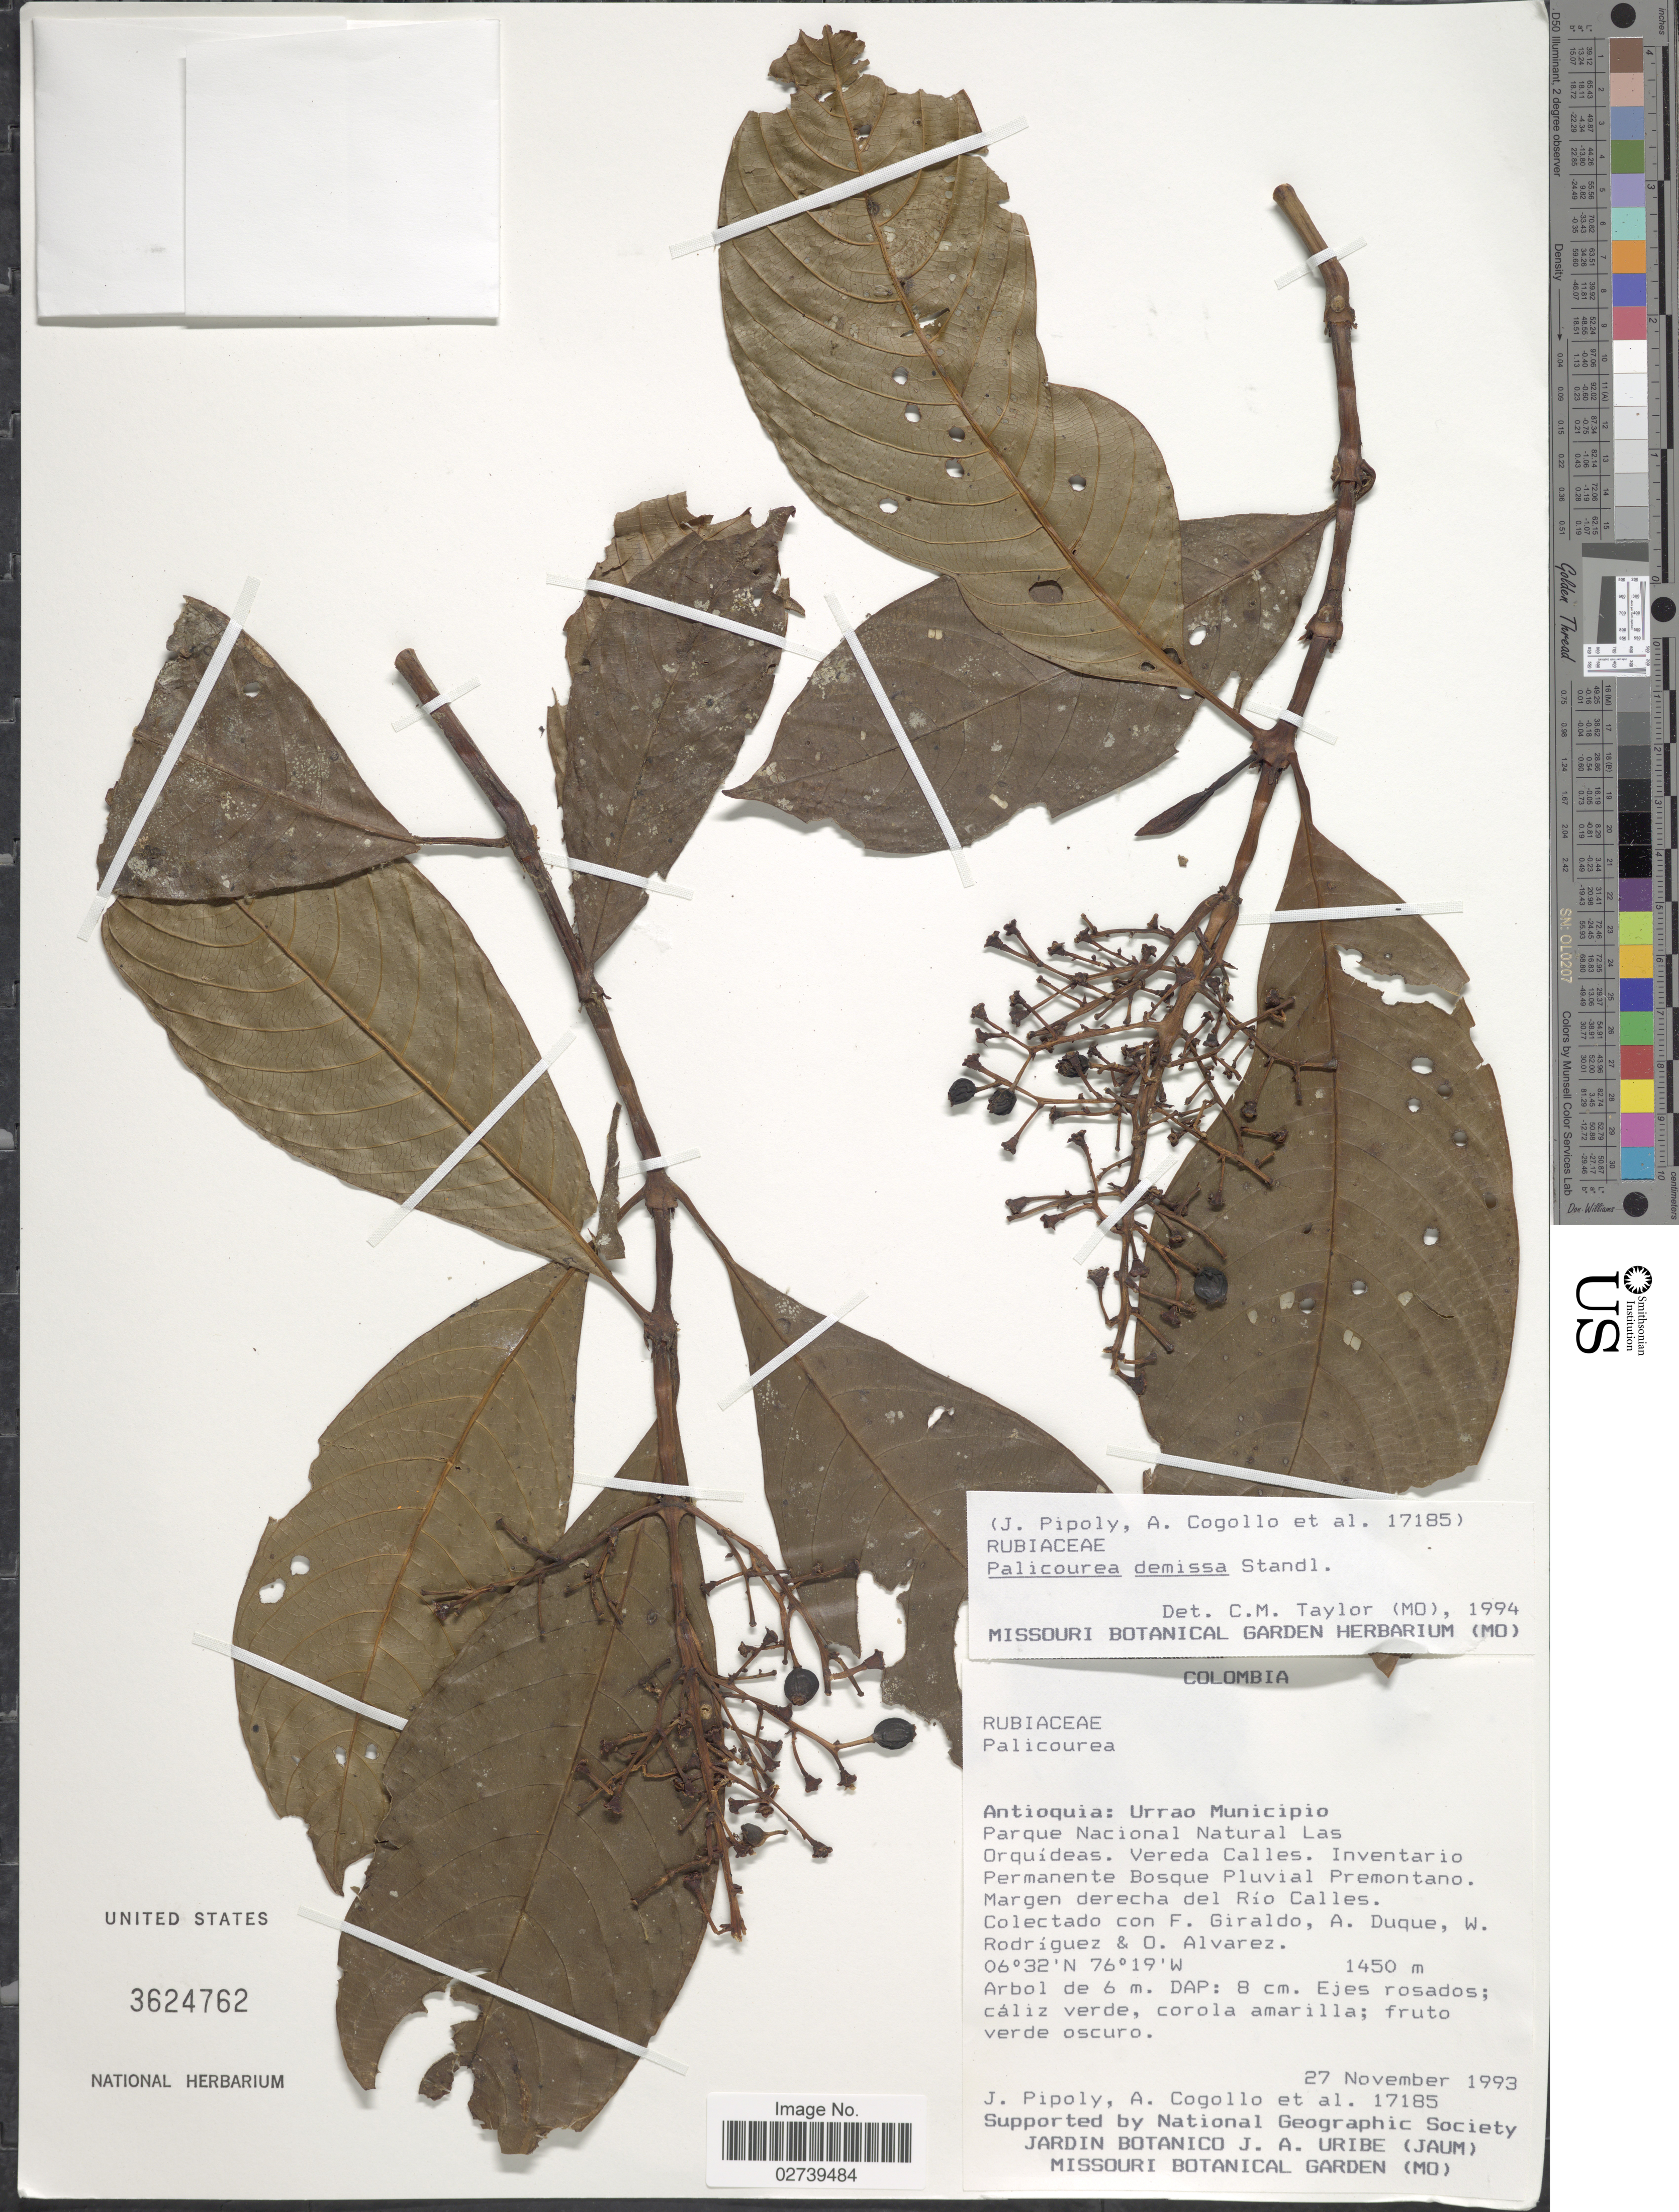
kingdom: Plantae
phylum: Tracheophyta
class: Magnoliopsida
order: Gentianales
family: Rubiaceae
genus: Palicourea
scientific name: Palicourea demissa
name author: Standl.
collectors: J. J. Pipoly, A. Cogollo, F. Giraldo, A. Duque & et al.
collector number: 17185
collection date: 1993-11-27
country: Colombia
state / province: Antioquia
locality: Urrao Municipio, Parque Nacional Natural Las Orquideas, Vereda Calles, Margen derecha del Rio Calles.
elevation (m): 1450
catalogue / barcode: US 3624762